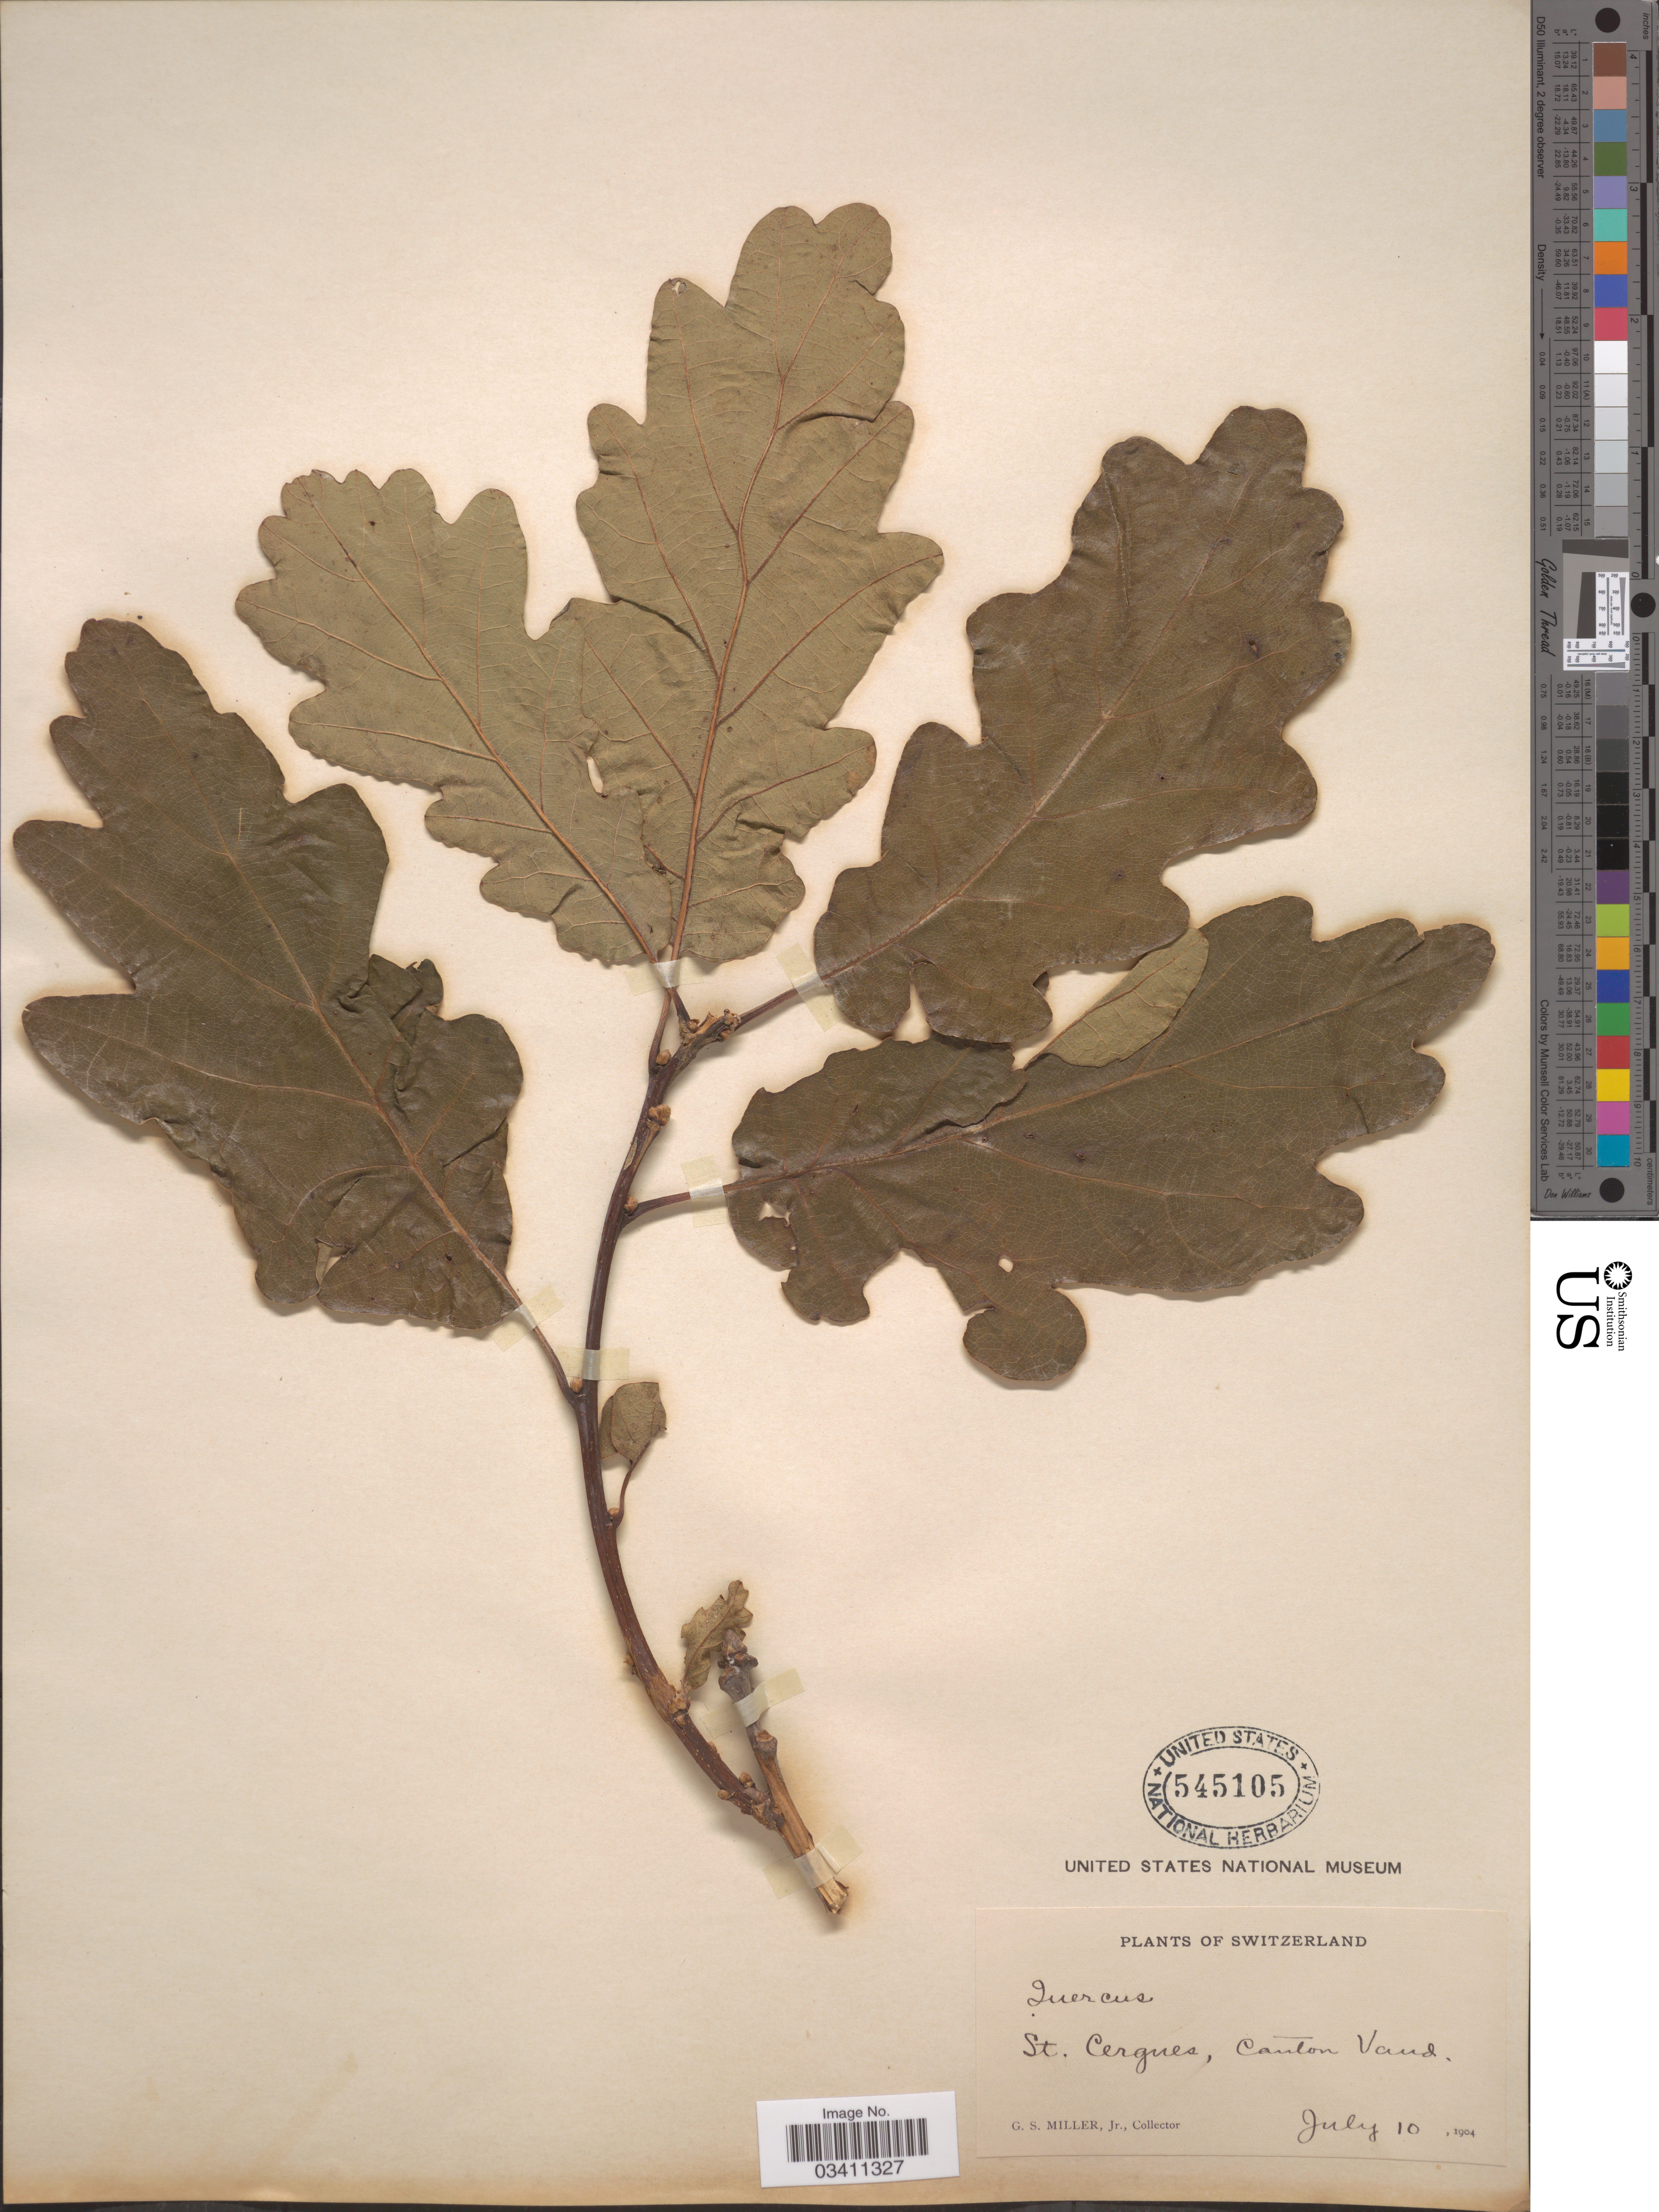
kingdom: Plantae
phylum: Tracheophyta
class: Magnoliopsida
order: Fagales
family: Fagaceae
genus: Quercus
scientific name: Quercus sp.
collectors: G. S. Miller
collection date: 1904-07-10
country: Switzerland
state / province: Vaud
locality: St. Cergues, Canton Vaud.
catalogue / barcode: US 545105